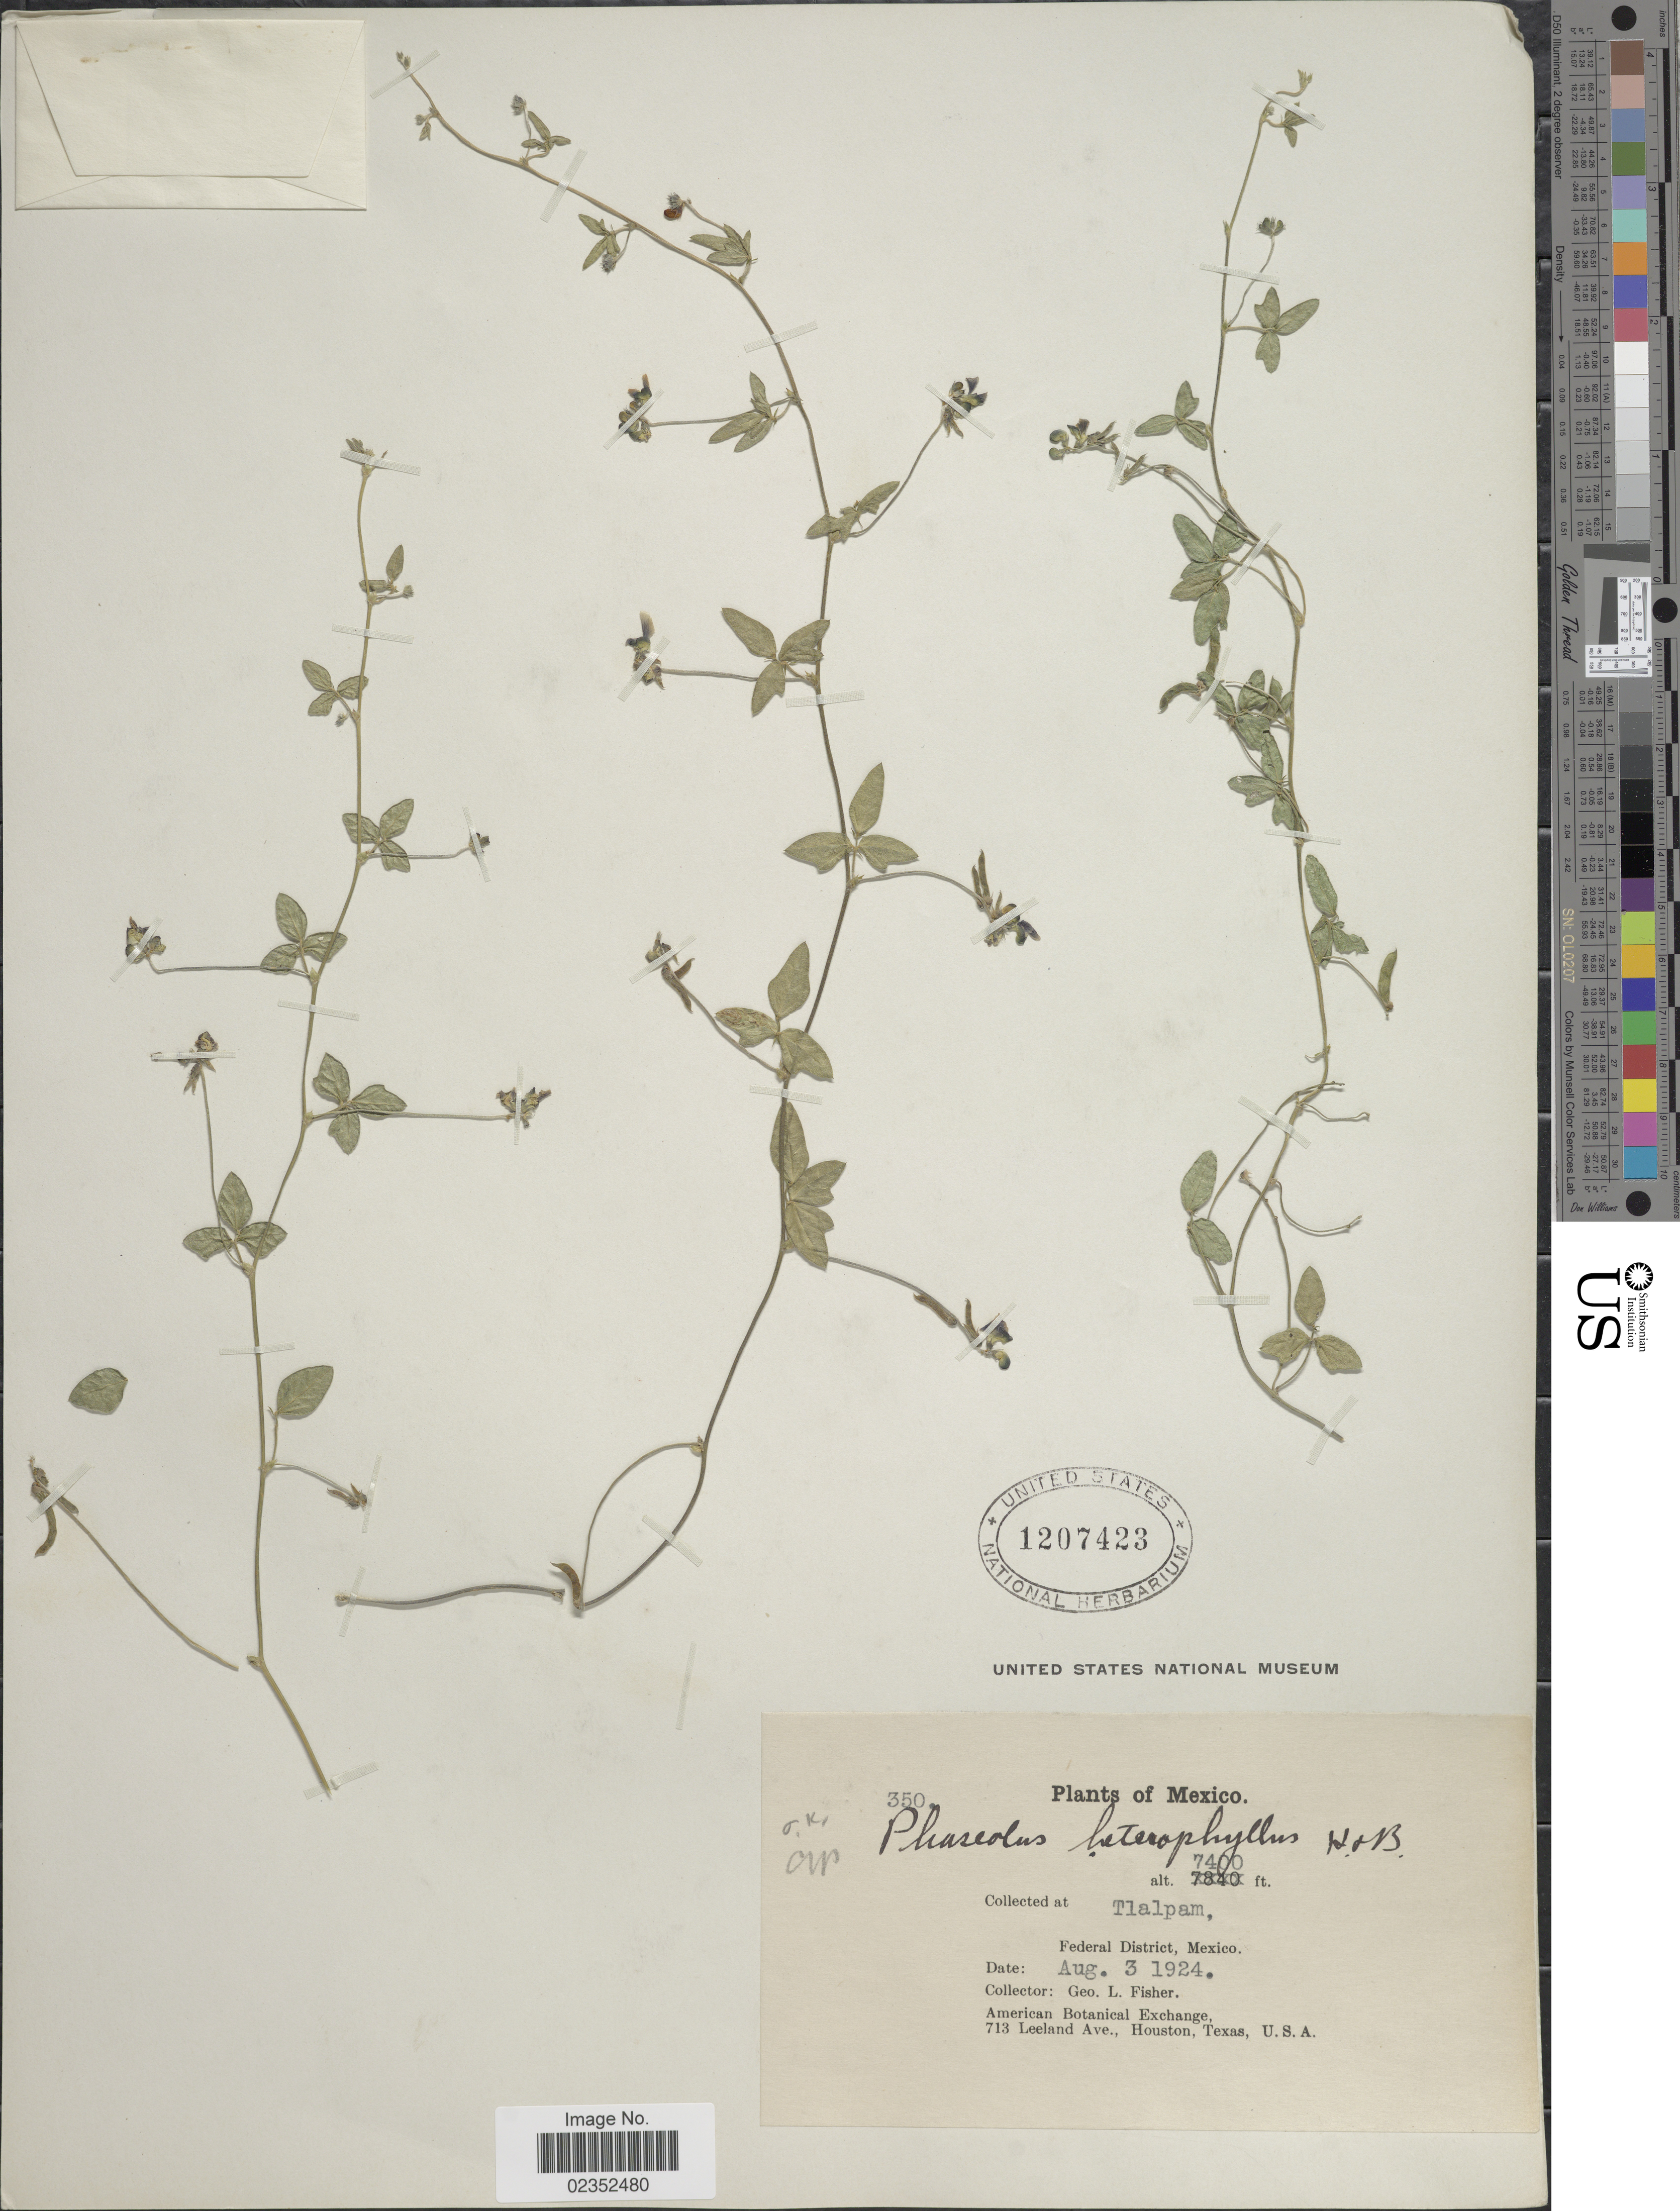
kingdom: Plantae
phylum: Tracheophyta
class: Magnoliopsida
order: Fabales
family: Fabaceae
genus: Macroptilium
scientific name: Macroptilium gibbosifolium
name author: (Ortega) A. Delgado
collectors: G. L. Fisher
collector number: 350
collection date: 1924-08-03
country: Mexico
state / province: Distrito Federal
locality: Tlalpam, Federal District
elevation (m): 2256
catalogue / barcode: US 1207423